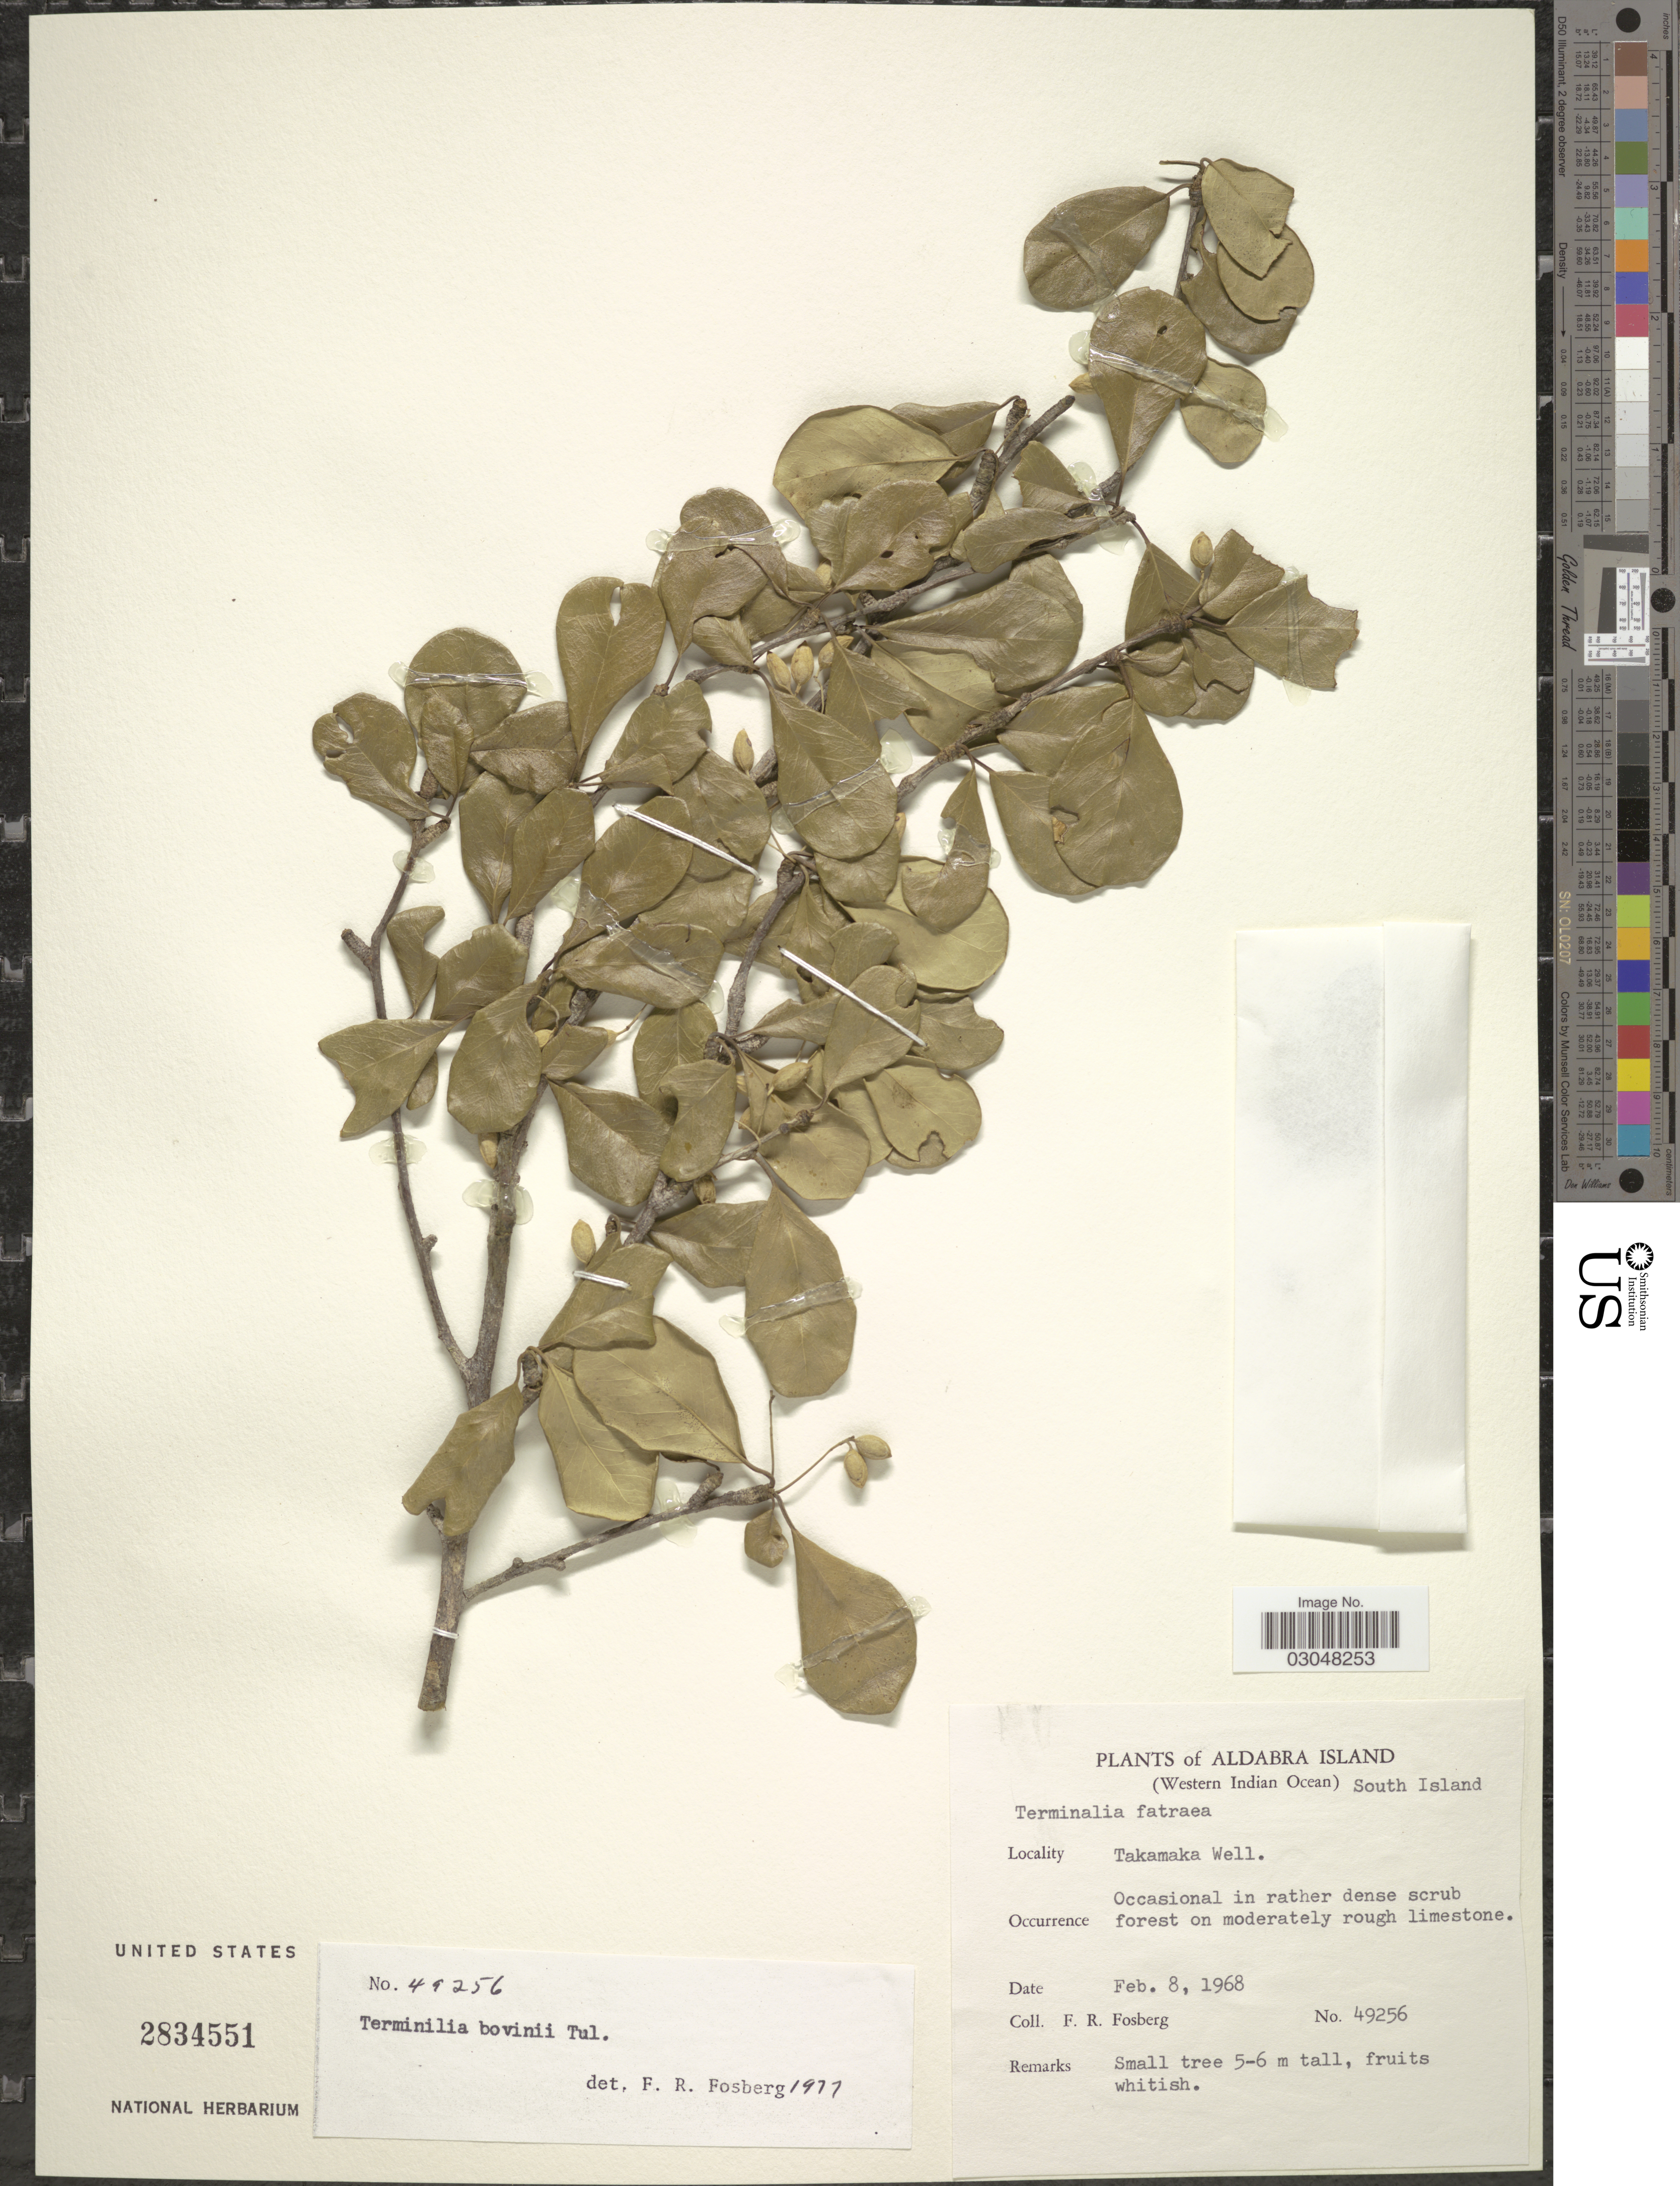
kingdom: Plantae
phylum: Tracheophyta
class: Magnoliopsida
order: Myrtales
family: Combretaceae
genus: Terminalia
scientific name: Terminalia boivinii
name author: Tul.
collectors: F. R. Fosberg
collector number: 49256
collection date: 1968-02-08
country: Seychelles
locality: Aldabra Island (Western Indian Ocean) South Island. Takamaka Well.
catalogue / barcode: US 2834551